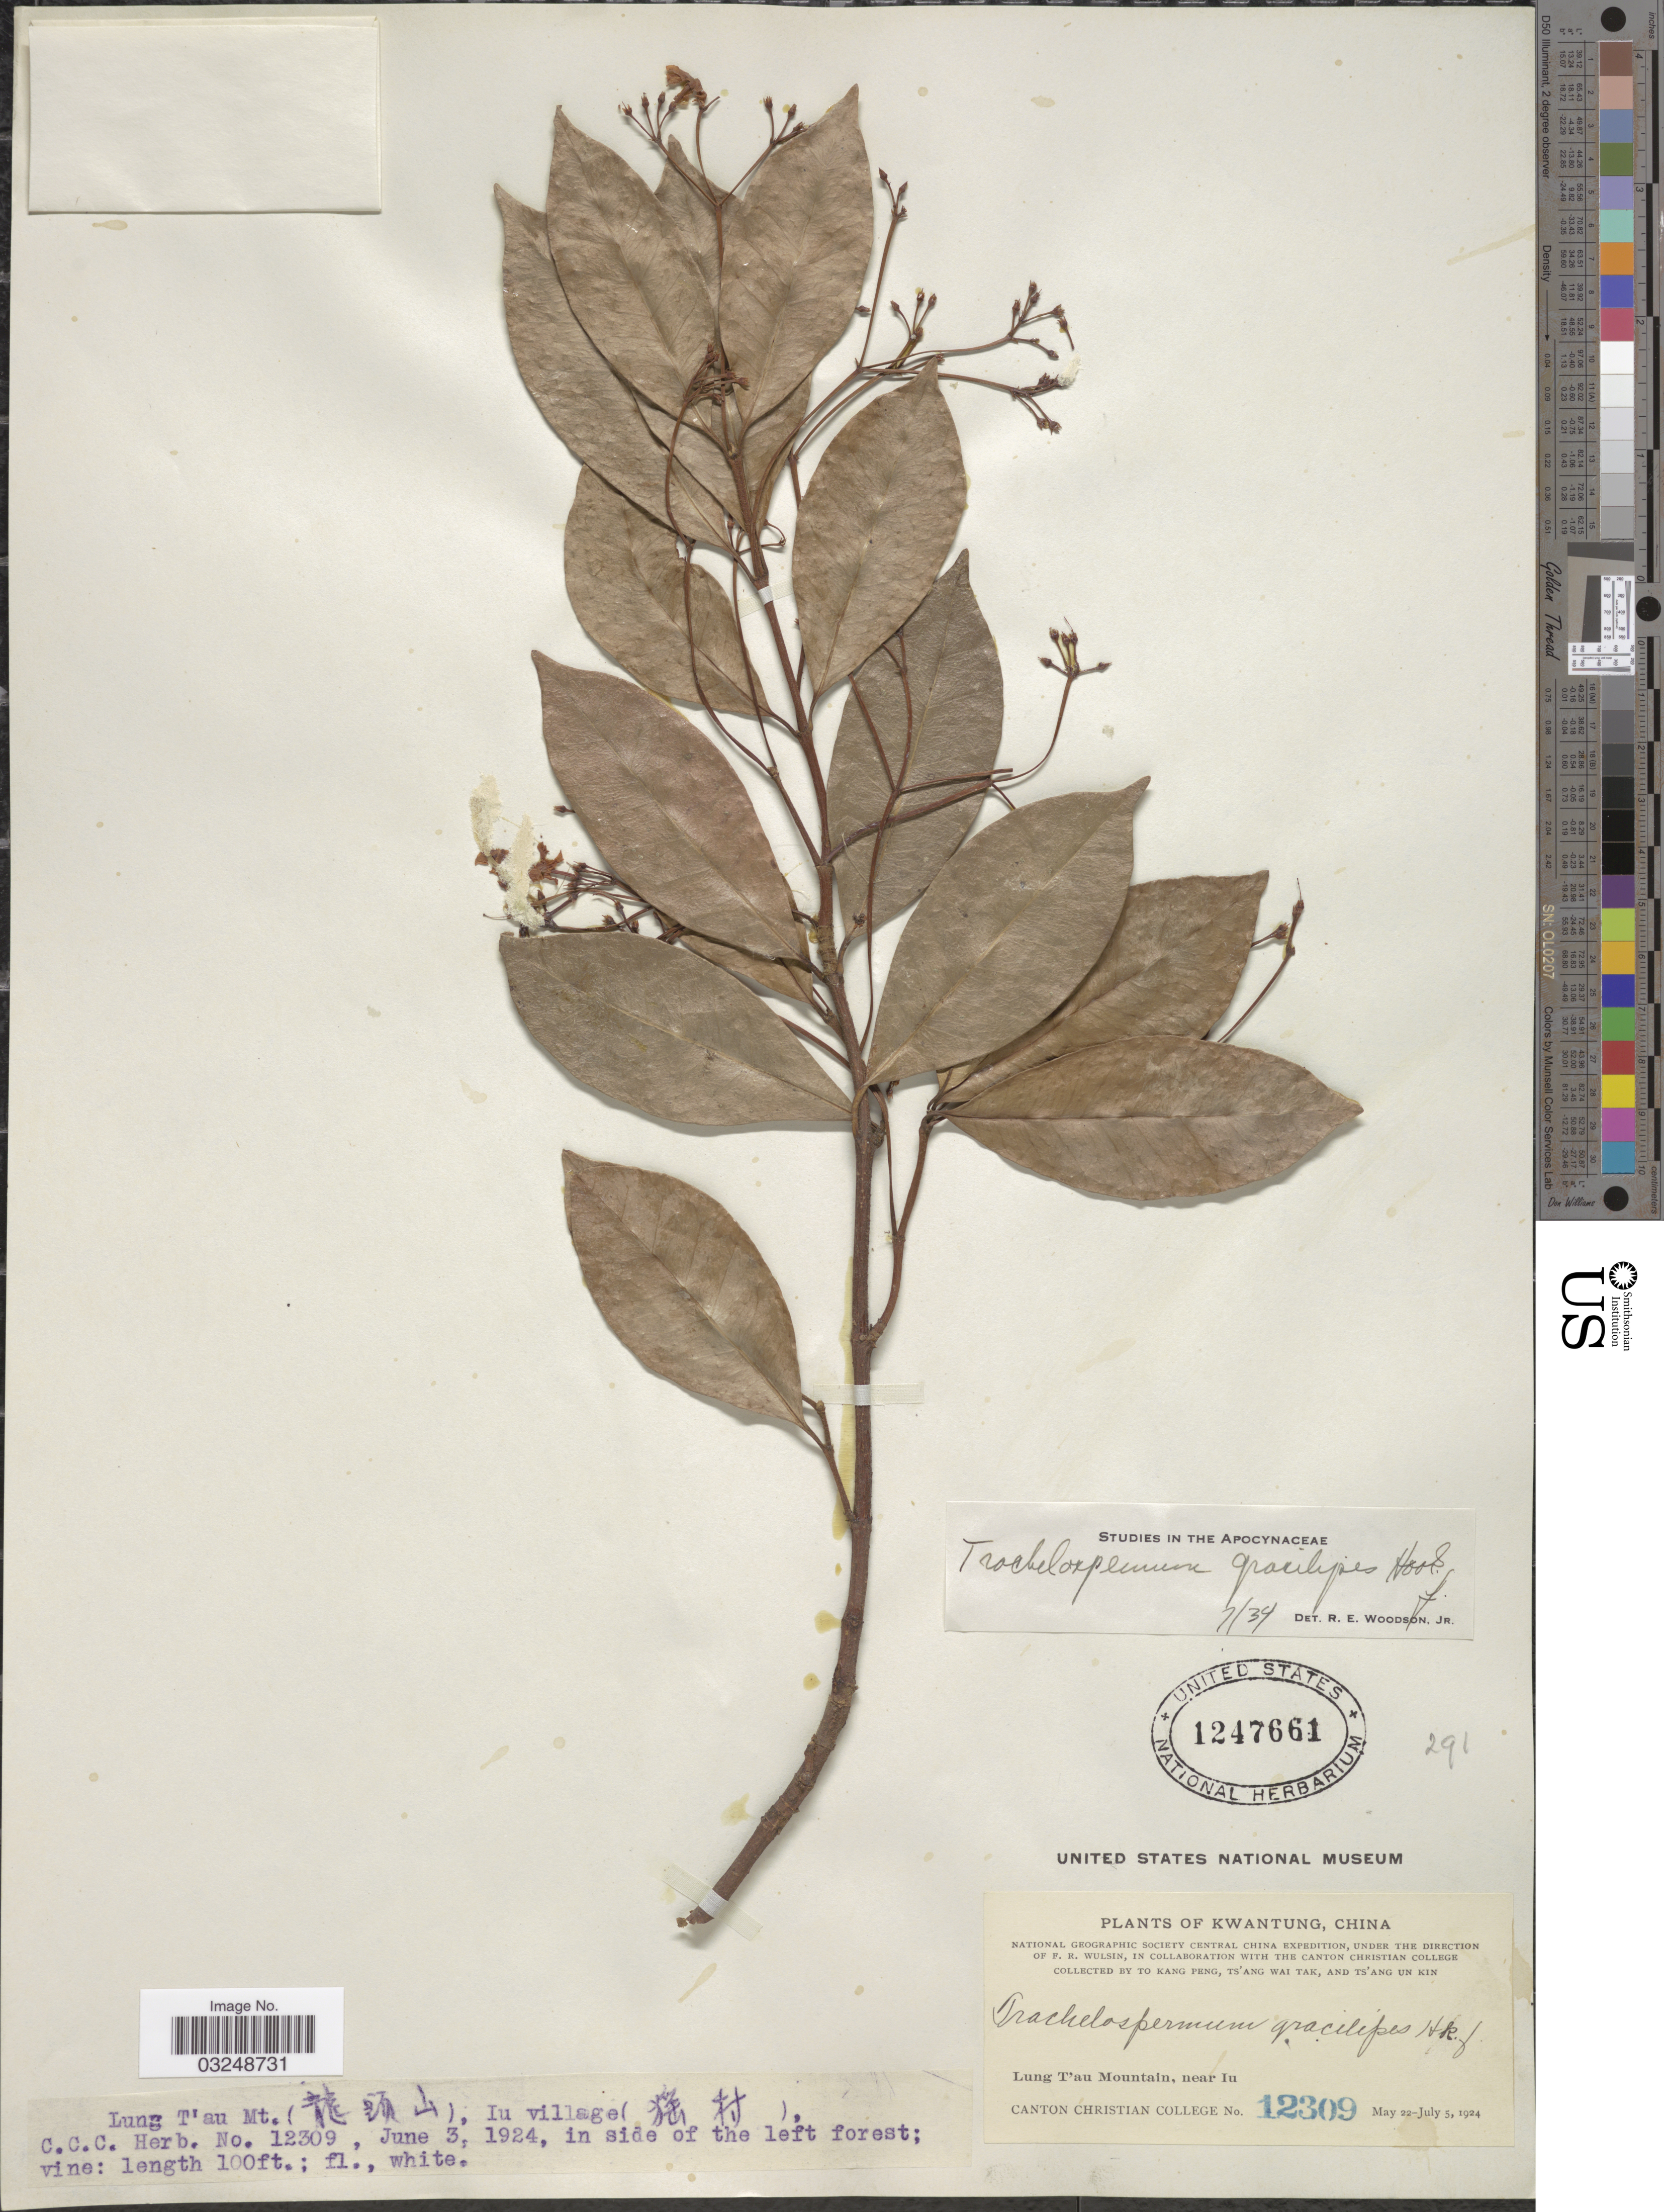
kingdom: Plantae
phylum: Tracheophyta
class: Magnoliopsida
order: Gentianales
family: Apocynaceae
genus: Trachelospermum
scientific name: Trachelospermum gracilipes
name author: Hook. f.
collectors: T. K. Peng, W. T. Tsang & U. K. Tsang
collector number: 12309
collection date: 1924-06-03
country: China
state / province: Guangdong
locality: Kwangtung, Lung T'au Mountain, near Iu. Iu village (X).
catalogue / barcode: US 1247661